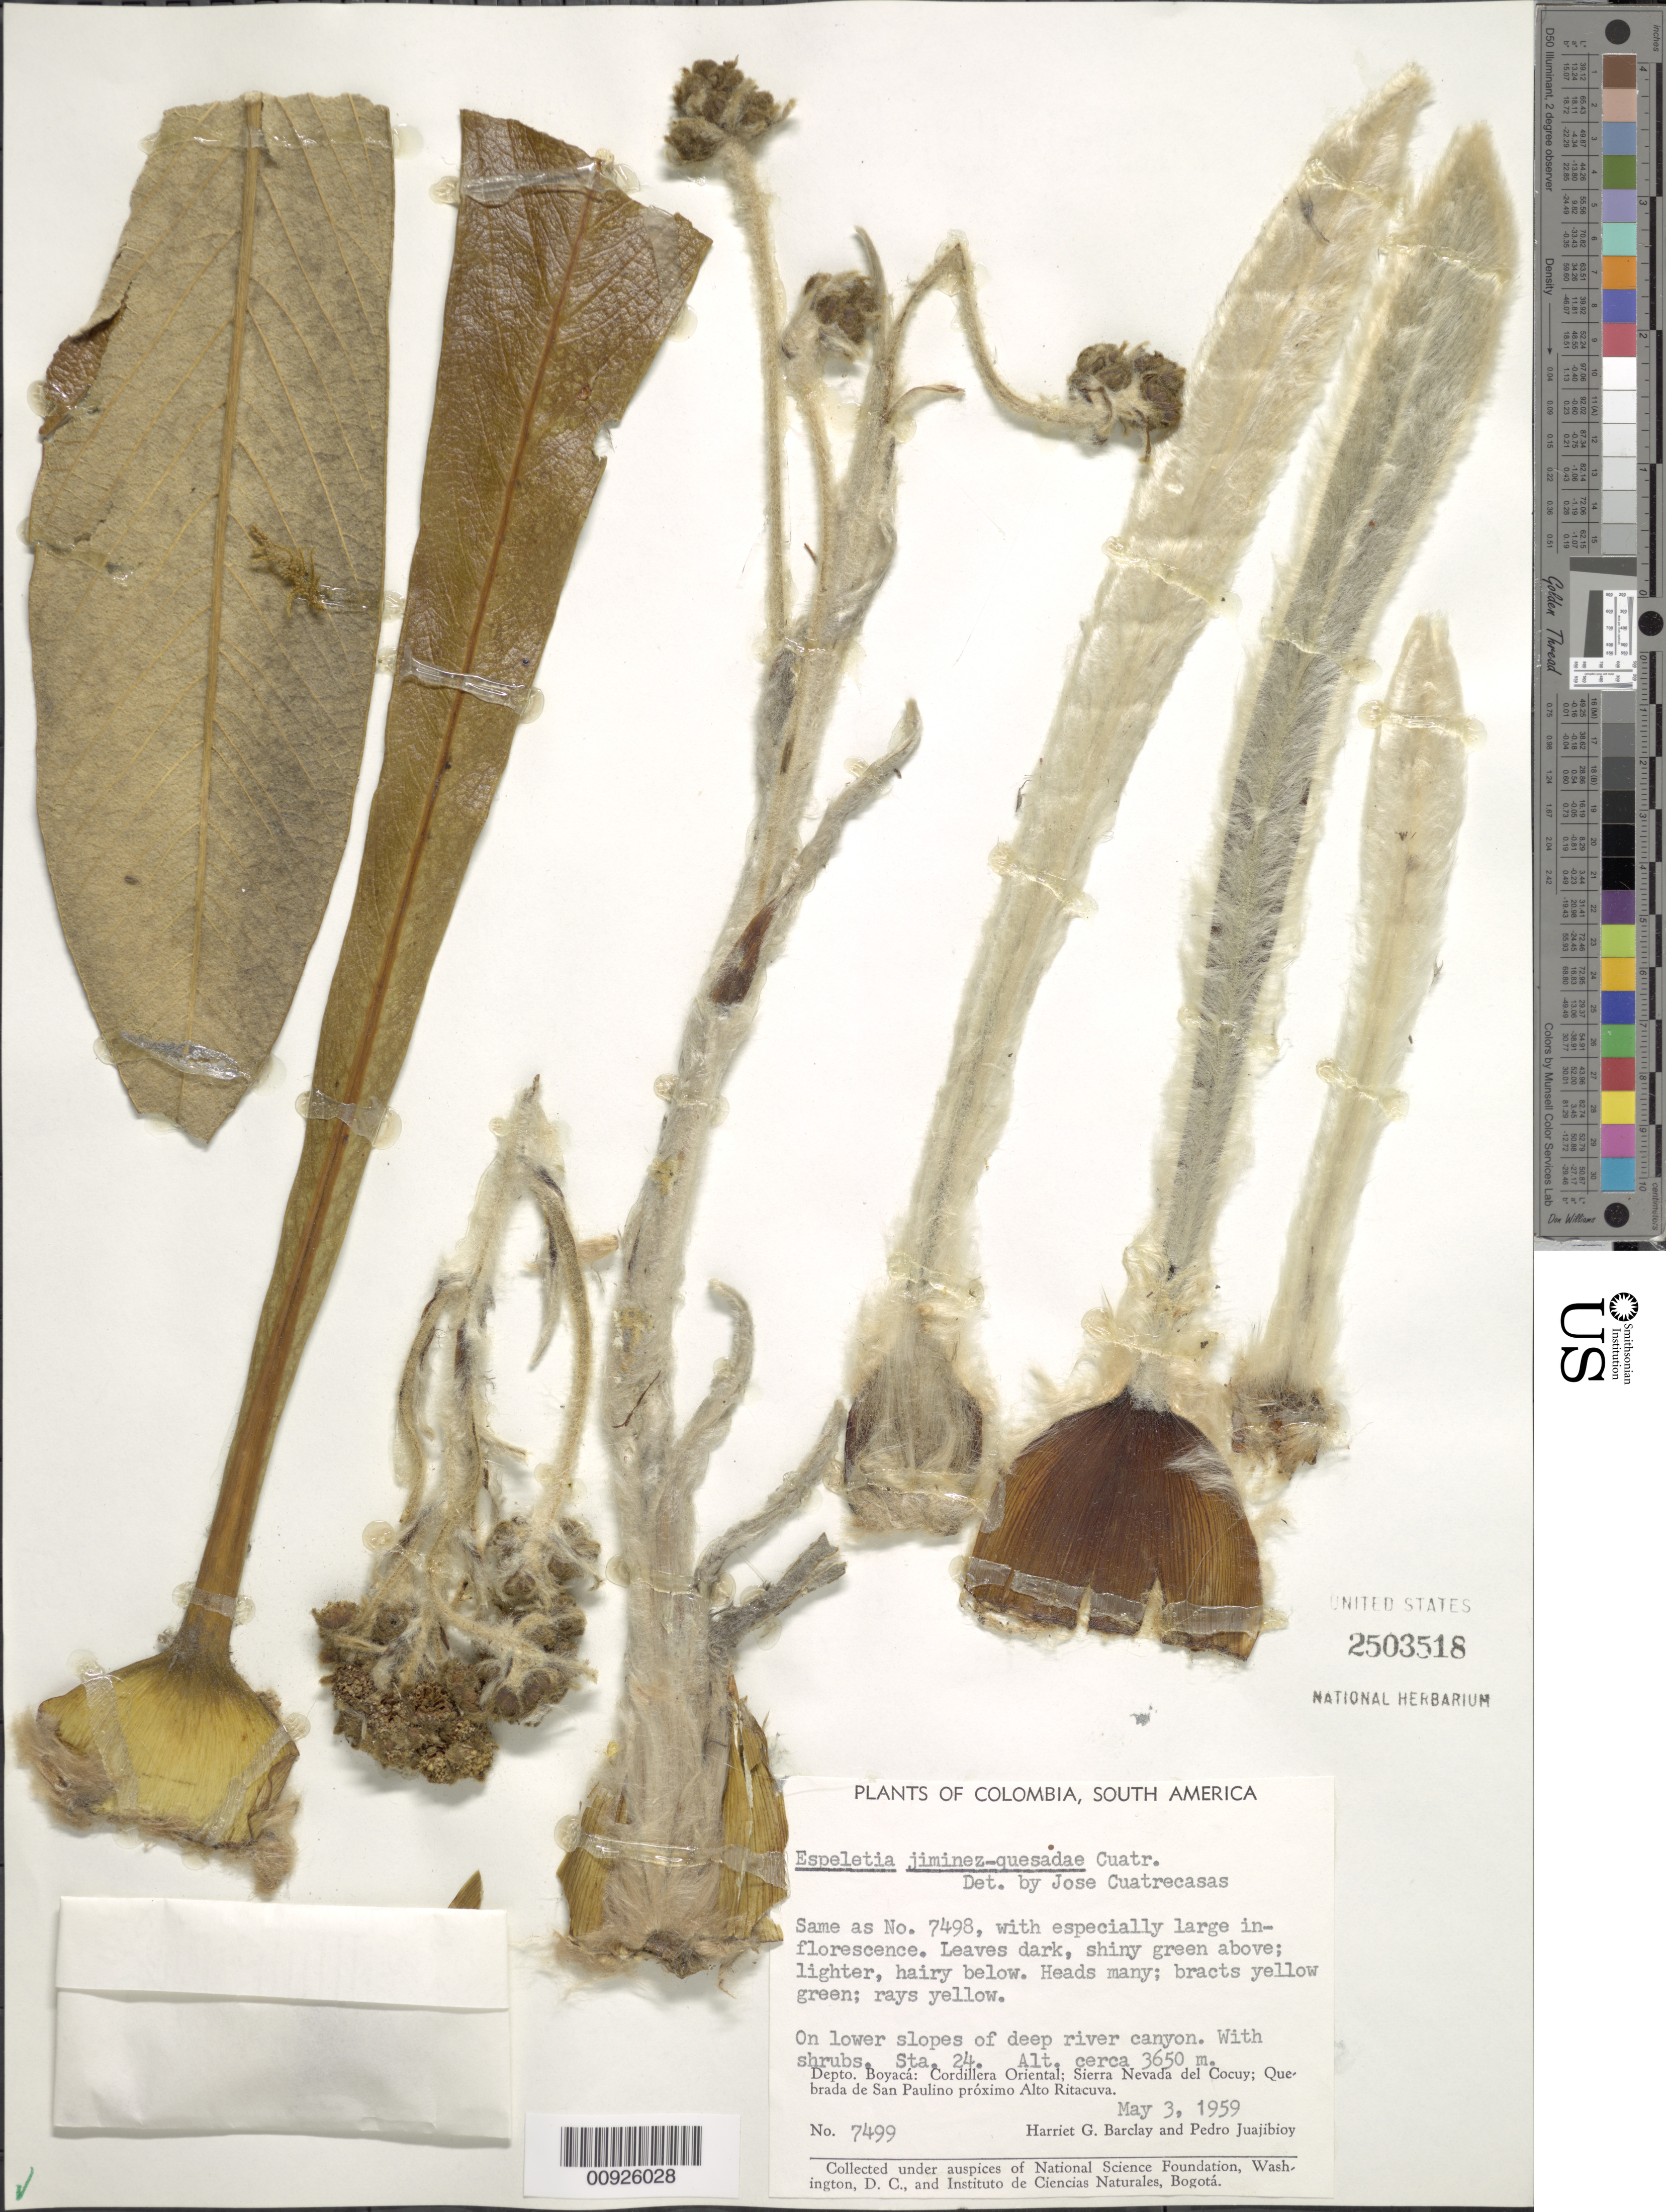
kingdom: Plantae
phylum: Tracheophyta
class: Magnoliopsida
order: Asterales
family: Asteraceae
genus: Espeletiopsis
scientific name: Espeletiopsis jimenez-quesadae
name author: (Cuatrec.) Cuatrec.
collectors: H. G. Barclay & P. Juajibioy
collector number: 7499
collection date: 1959-05-03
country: Colombia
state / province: Boyacá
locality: Depto. Boyacá: Cordillera Oriental; Sierra Nevada del Cocuy; Quebrada de San Paulino proximo Alto Ritacurva. Sta. 24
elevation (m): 3650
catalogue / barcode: US 2503518